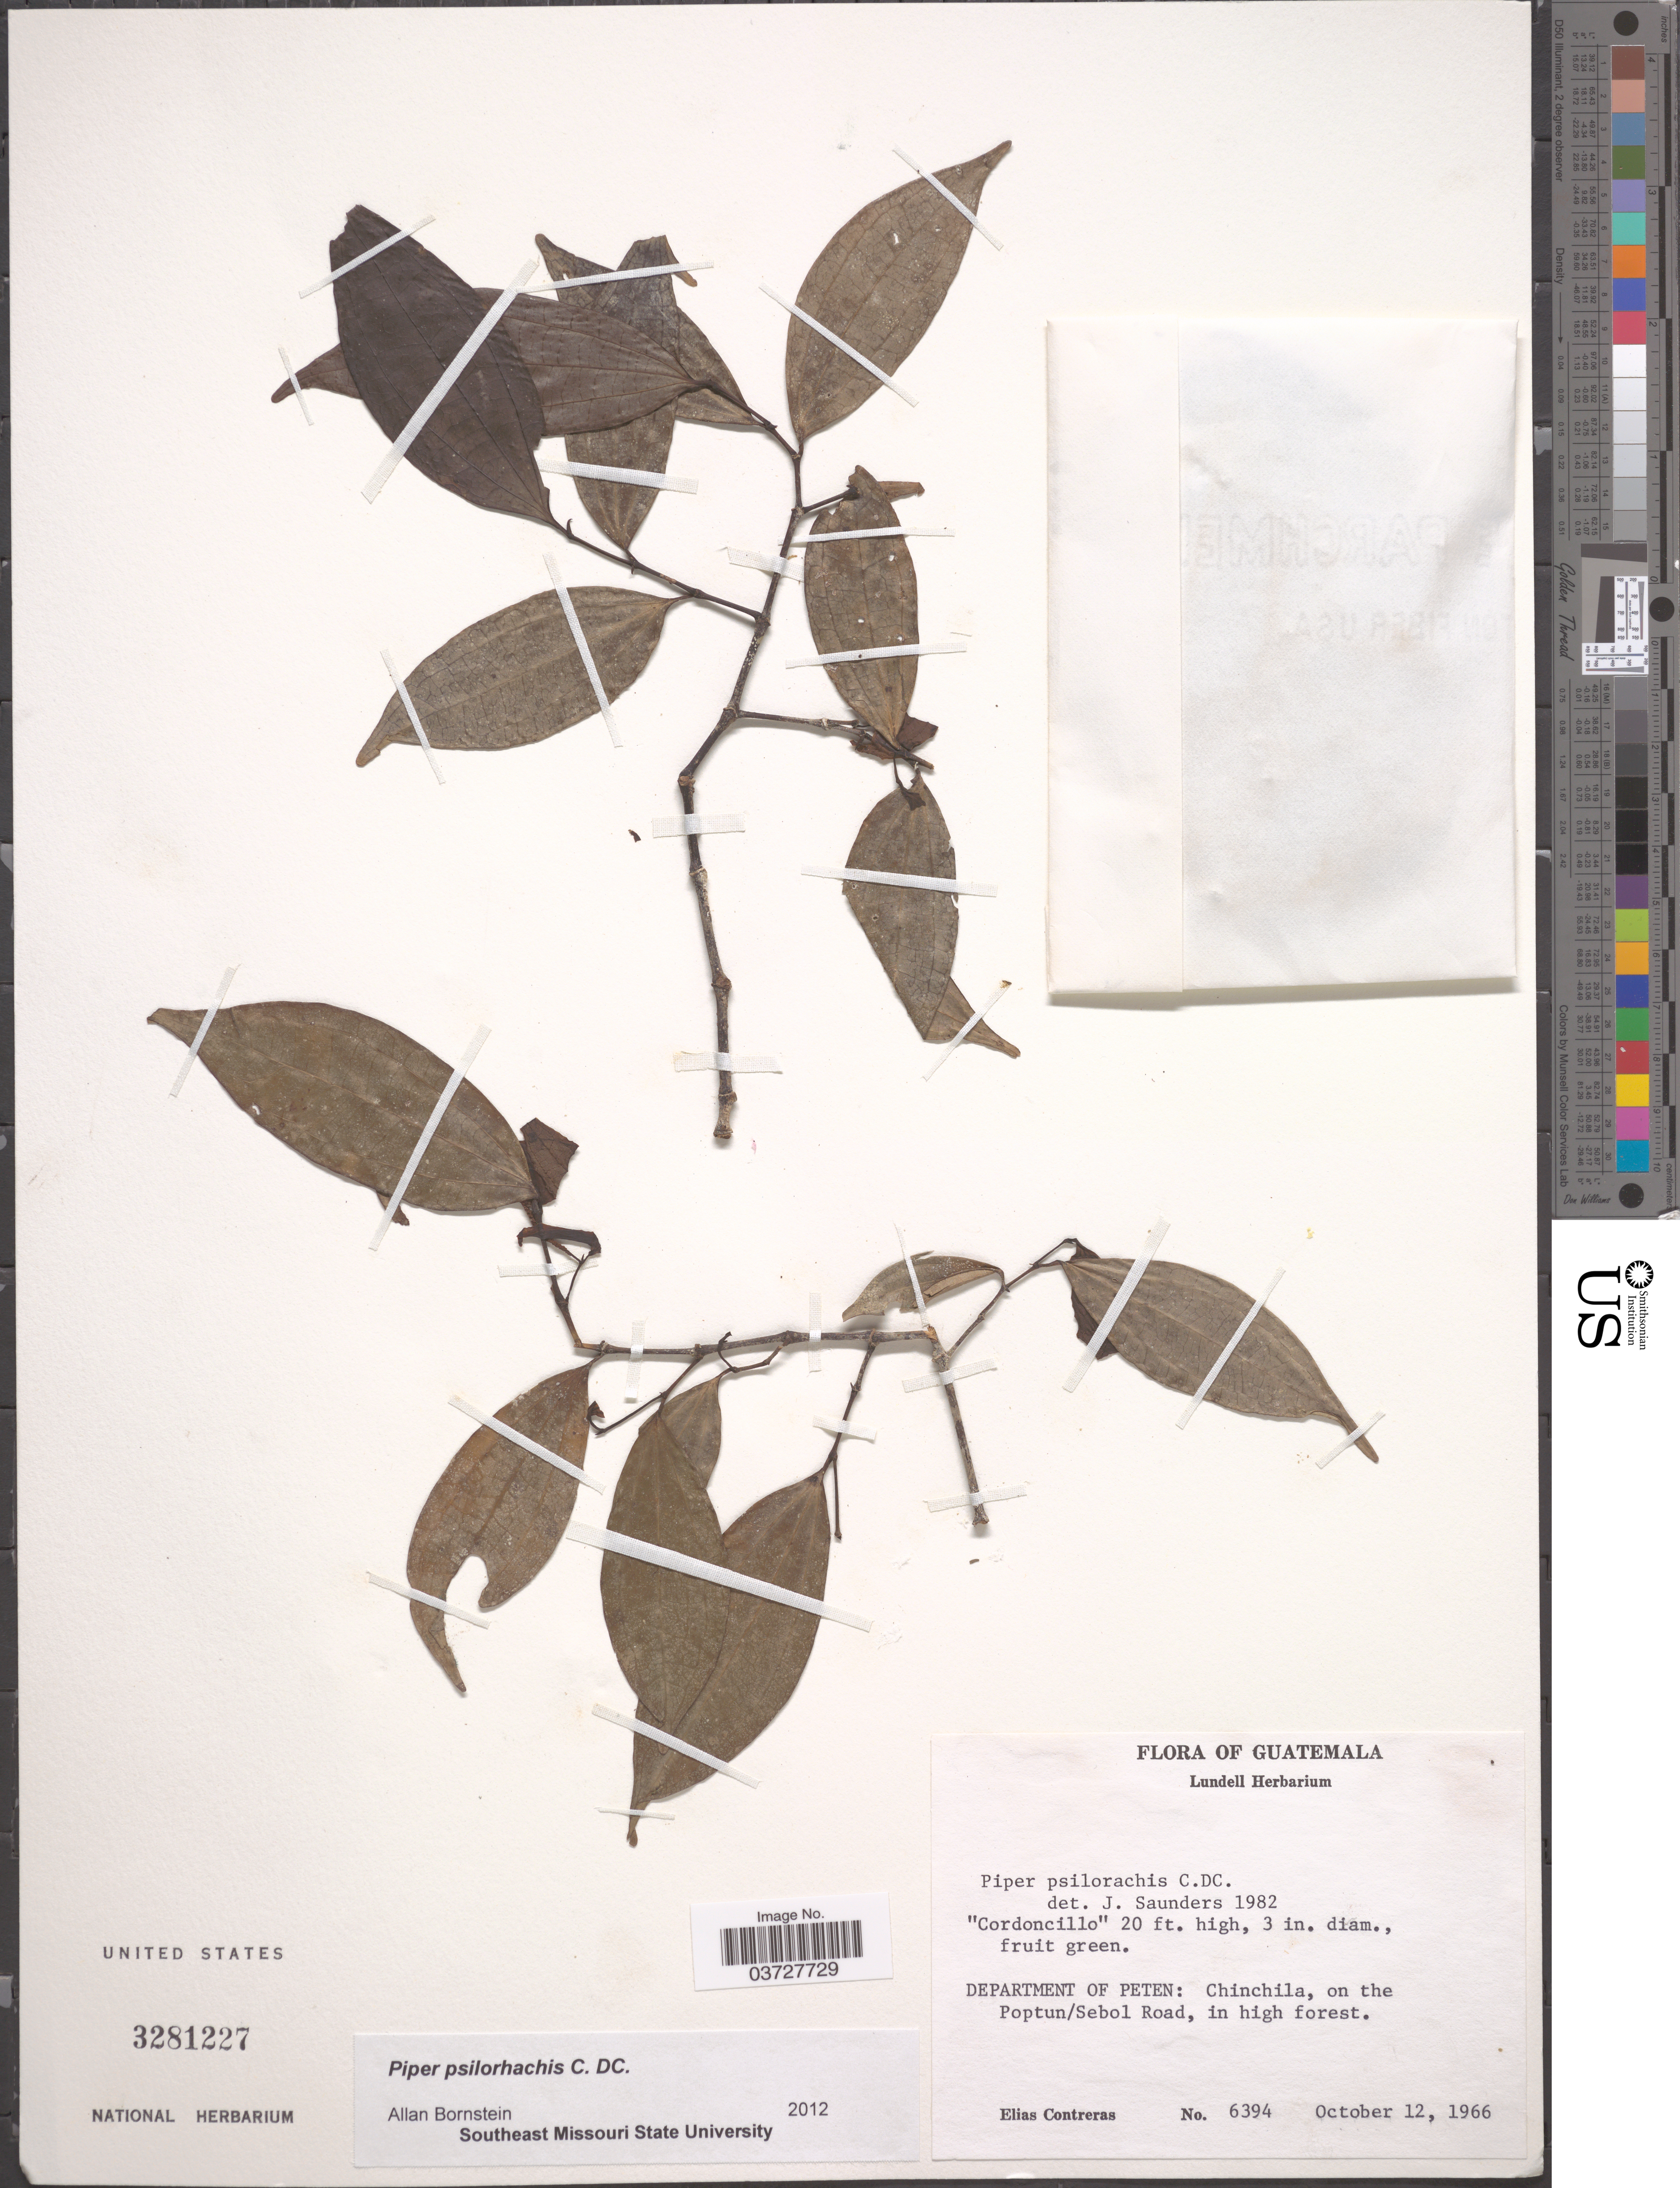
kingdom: Plantae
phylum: Tracheophyta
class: Magnoliopsida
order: Piperales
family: Piperaceae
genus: Piper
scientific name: Piper psilorhachis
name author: C. DC.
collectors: E. Contreras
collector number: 6394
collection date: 1966-10-12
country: Guatemala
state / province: El Peten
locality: Department of Peten: Chinchila, on the Poptum/Sebol Road, in high forest.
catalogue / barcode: US 3281227